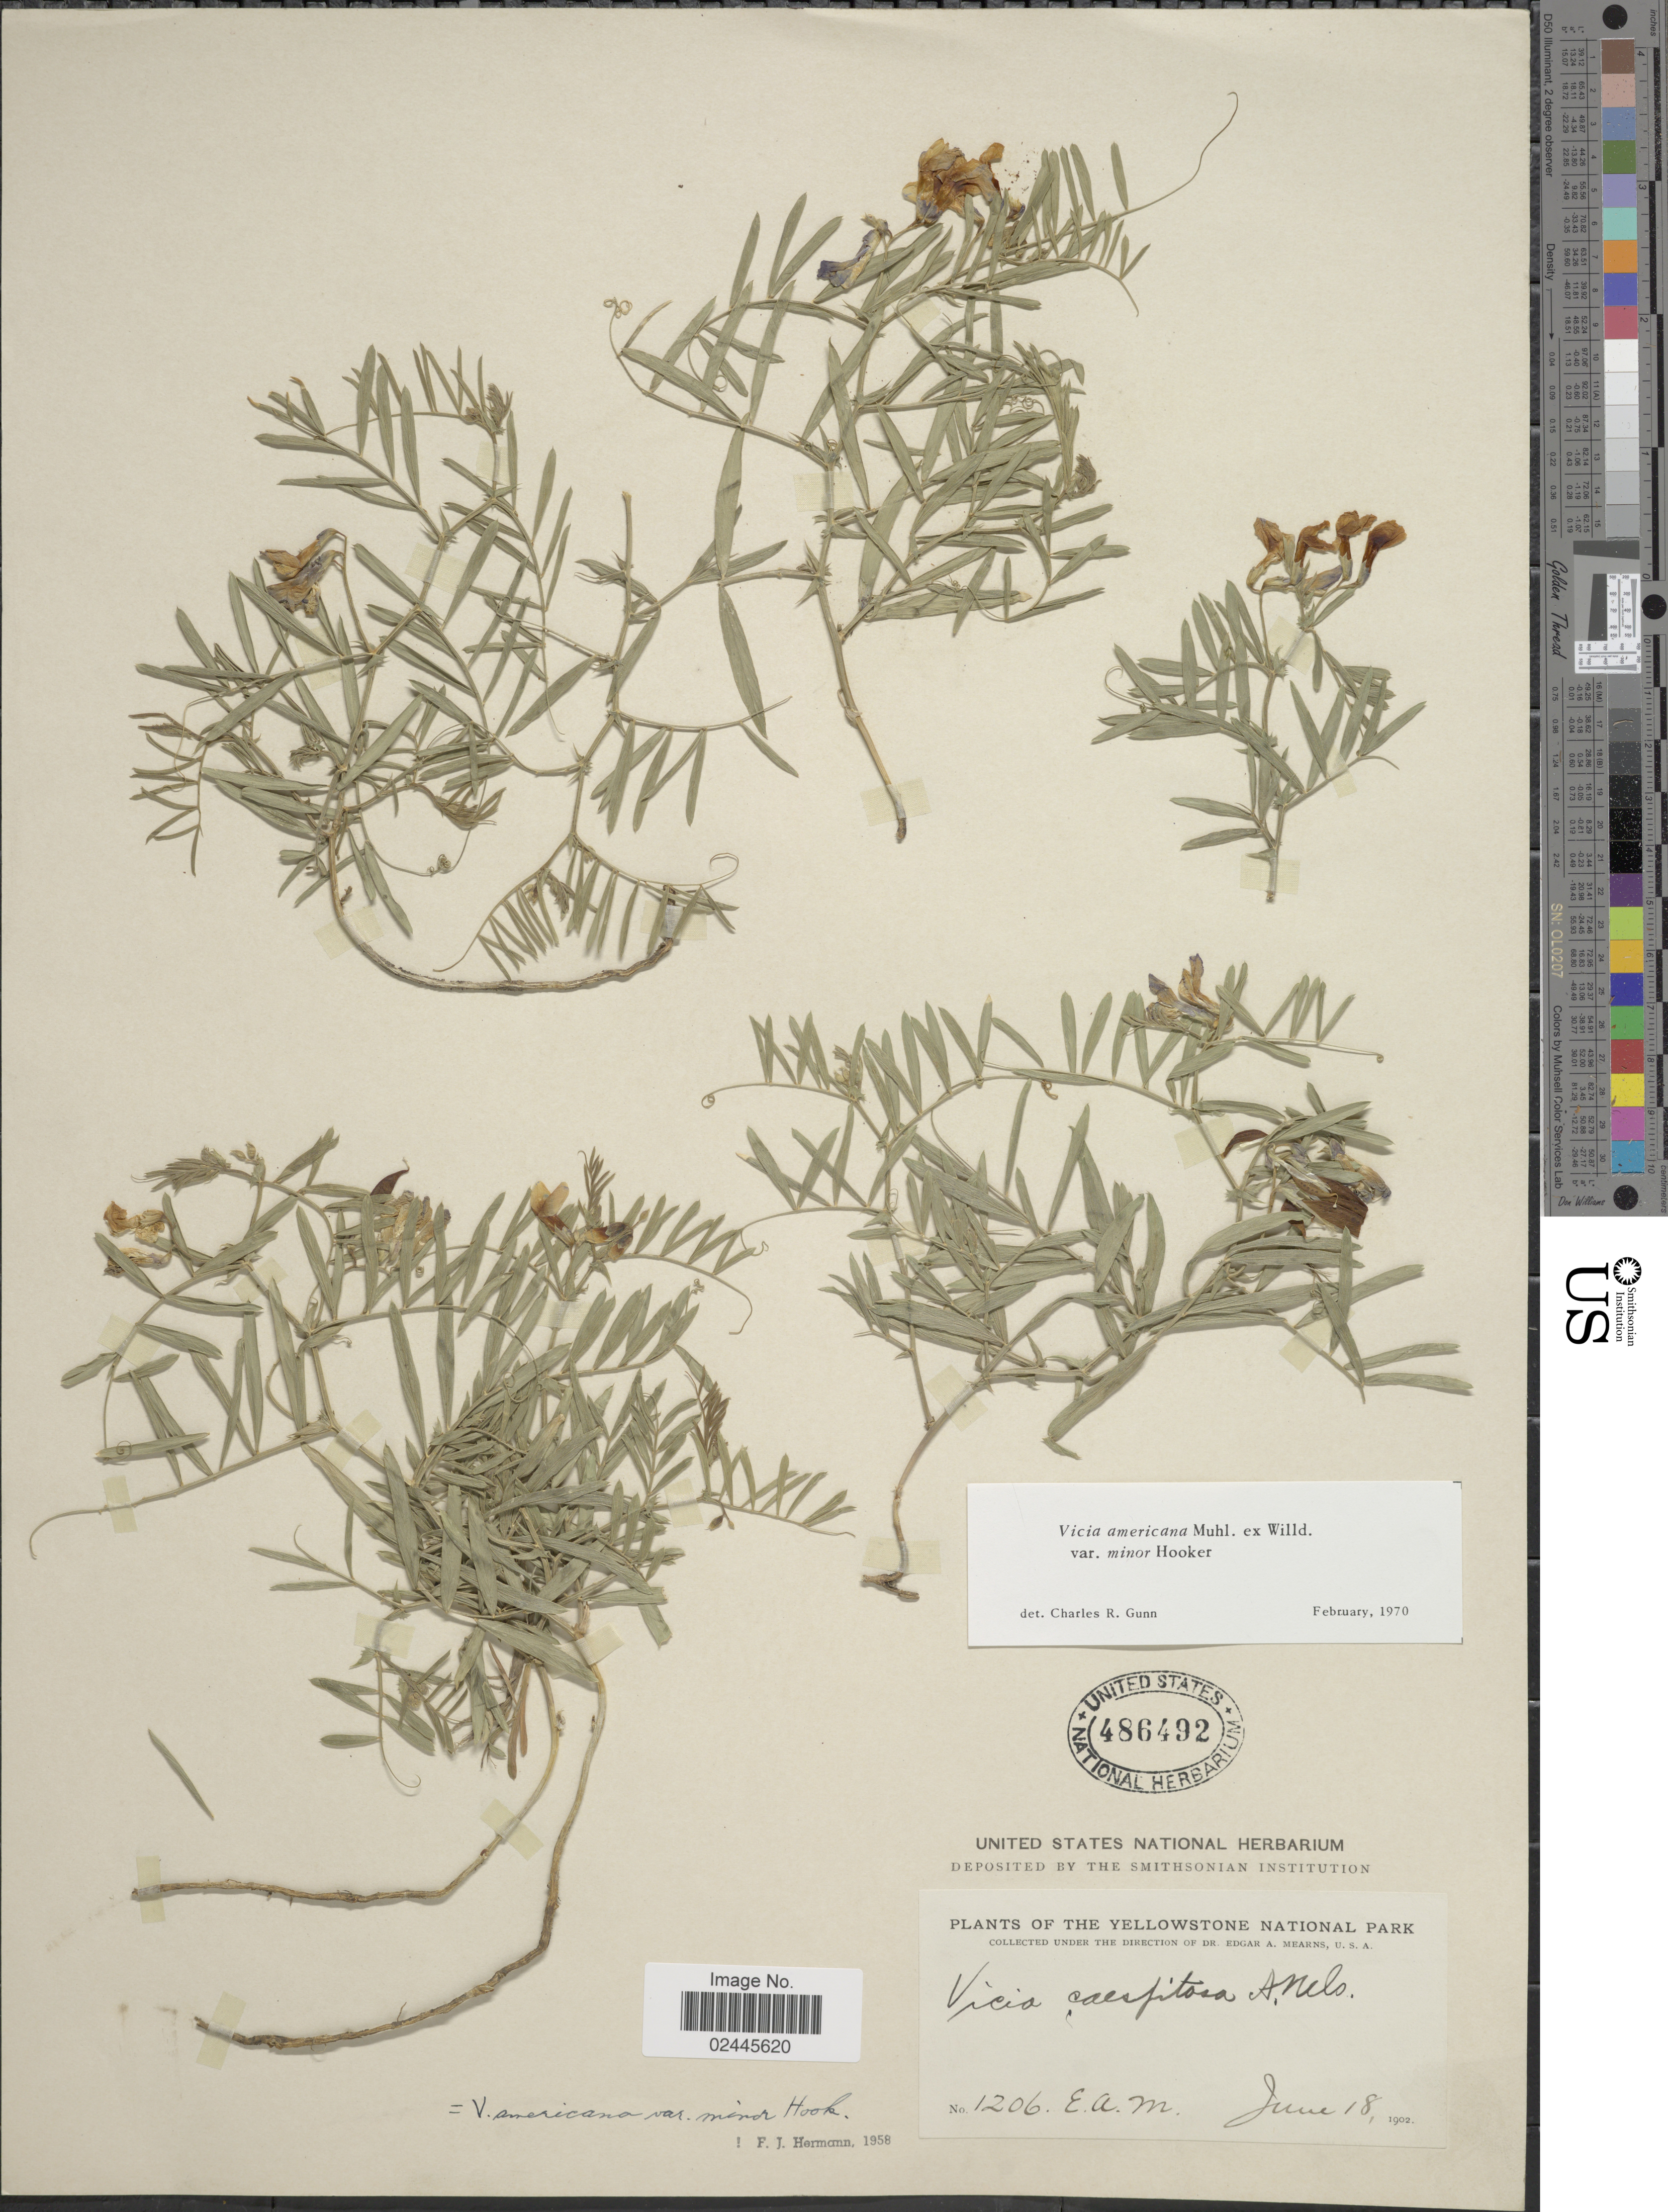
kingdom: Plantae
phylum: Tracheophyta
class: Magnoliopsida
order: Fabales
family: Fabaceae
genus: Vicia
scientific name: Vicia americana var. minor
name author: Hook.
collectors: E. A. Mearns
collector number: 1206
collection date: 1902-06-18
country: United States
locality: The Yellowstone National Park.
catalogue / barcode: US 486492